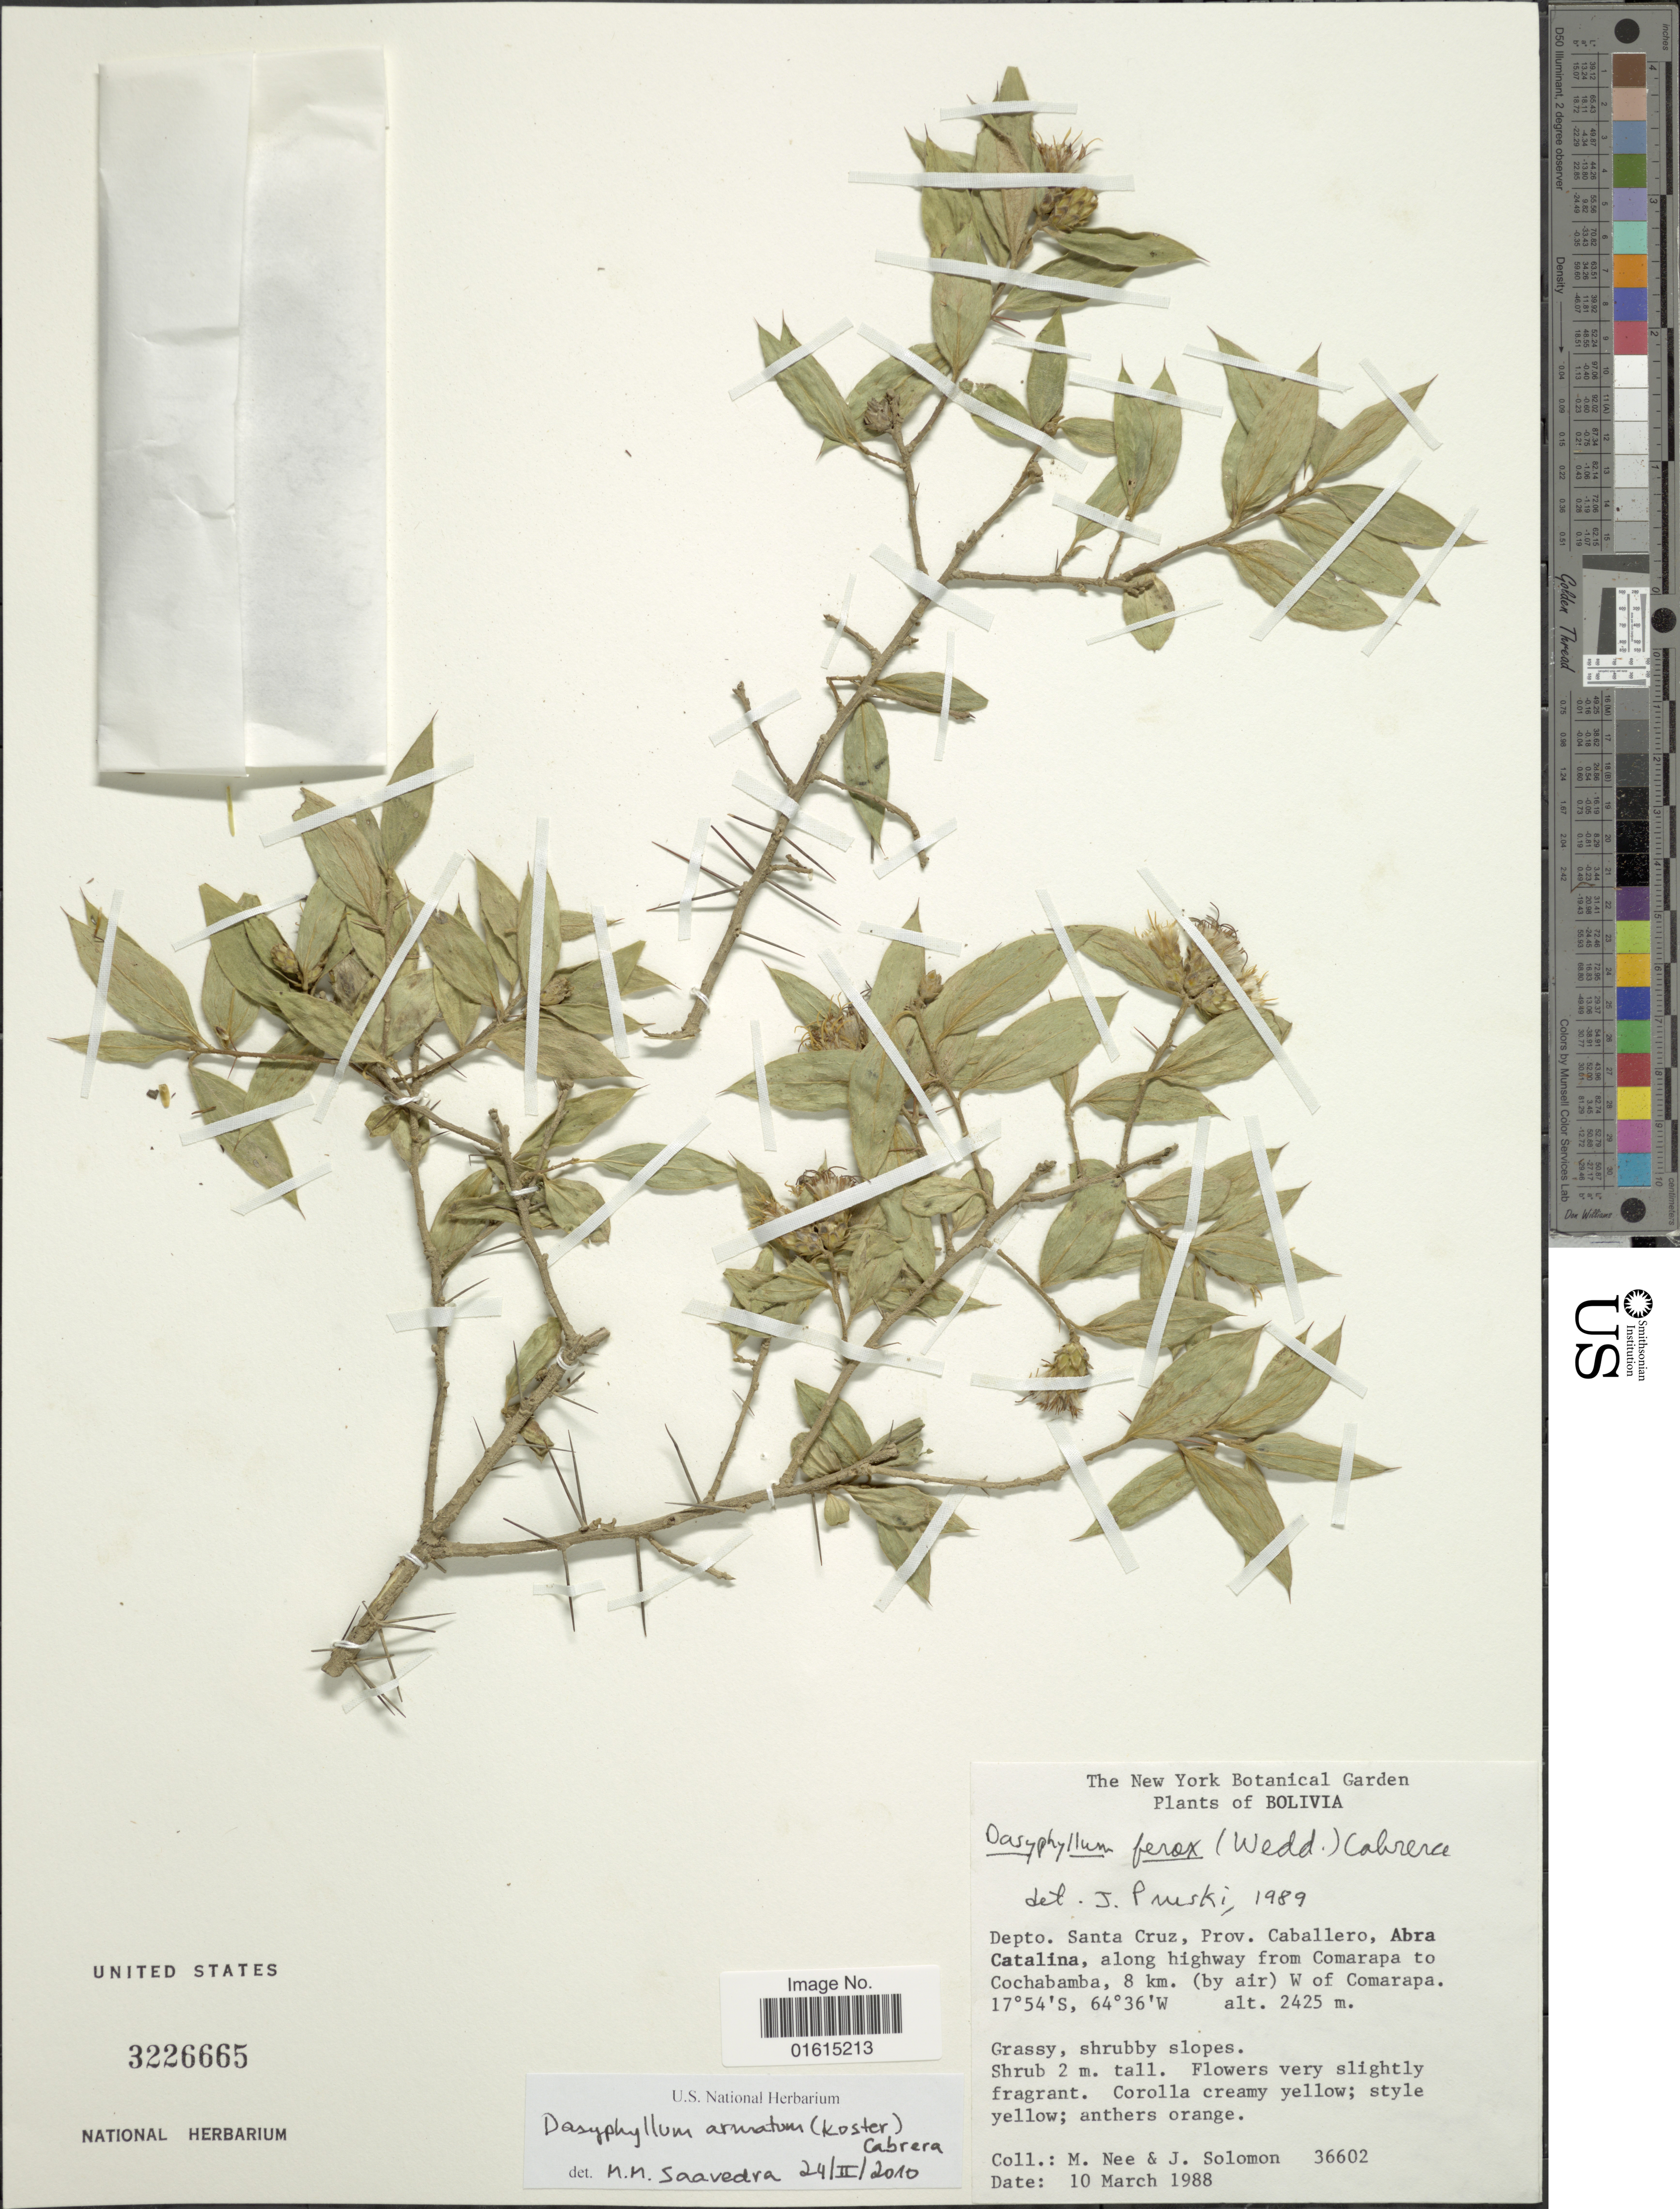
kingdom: Plantae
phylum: Tracheophyta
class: Magnoliopsida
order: Asterales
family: Asteraceae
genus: Dasyphyllum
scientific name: Dasyphyllum armatum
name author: (J. Kost.) Cabrera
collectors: M. Nee & J. Solomon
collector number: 36602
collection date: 1988-03-10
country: Bolivia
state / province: Santa Cruz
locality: Depto. Santa Cruz, Prov. Caballero, Abra Catalina, along highway from Comarapa to Cochabamba, 8 km (by air) W of Comarapa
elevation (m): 2425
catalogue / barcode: US 3226665